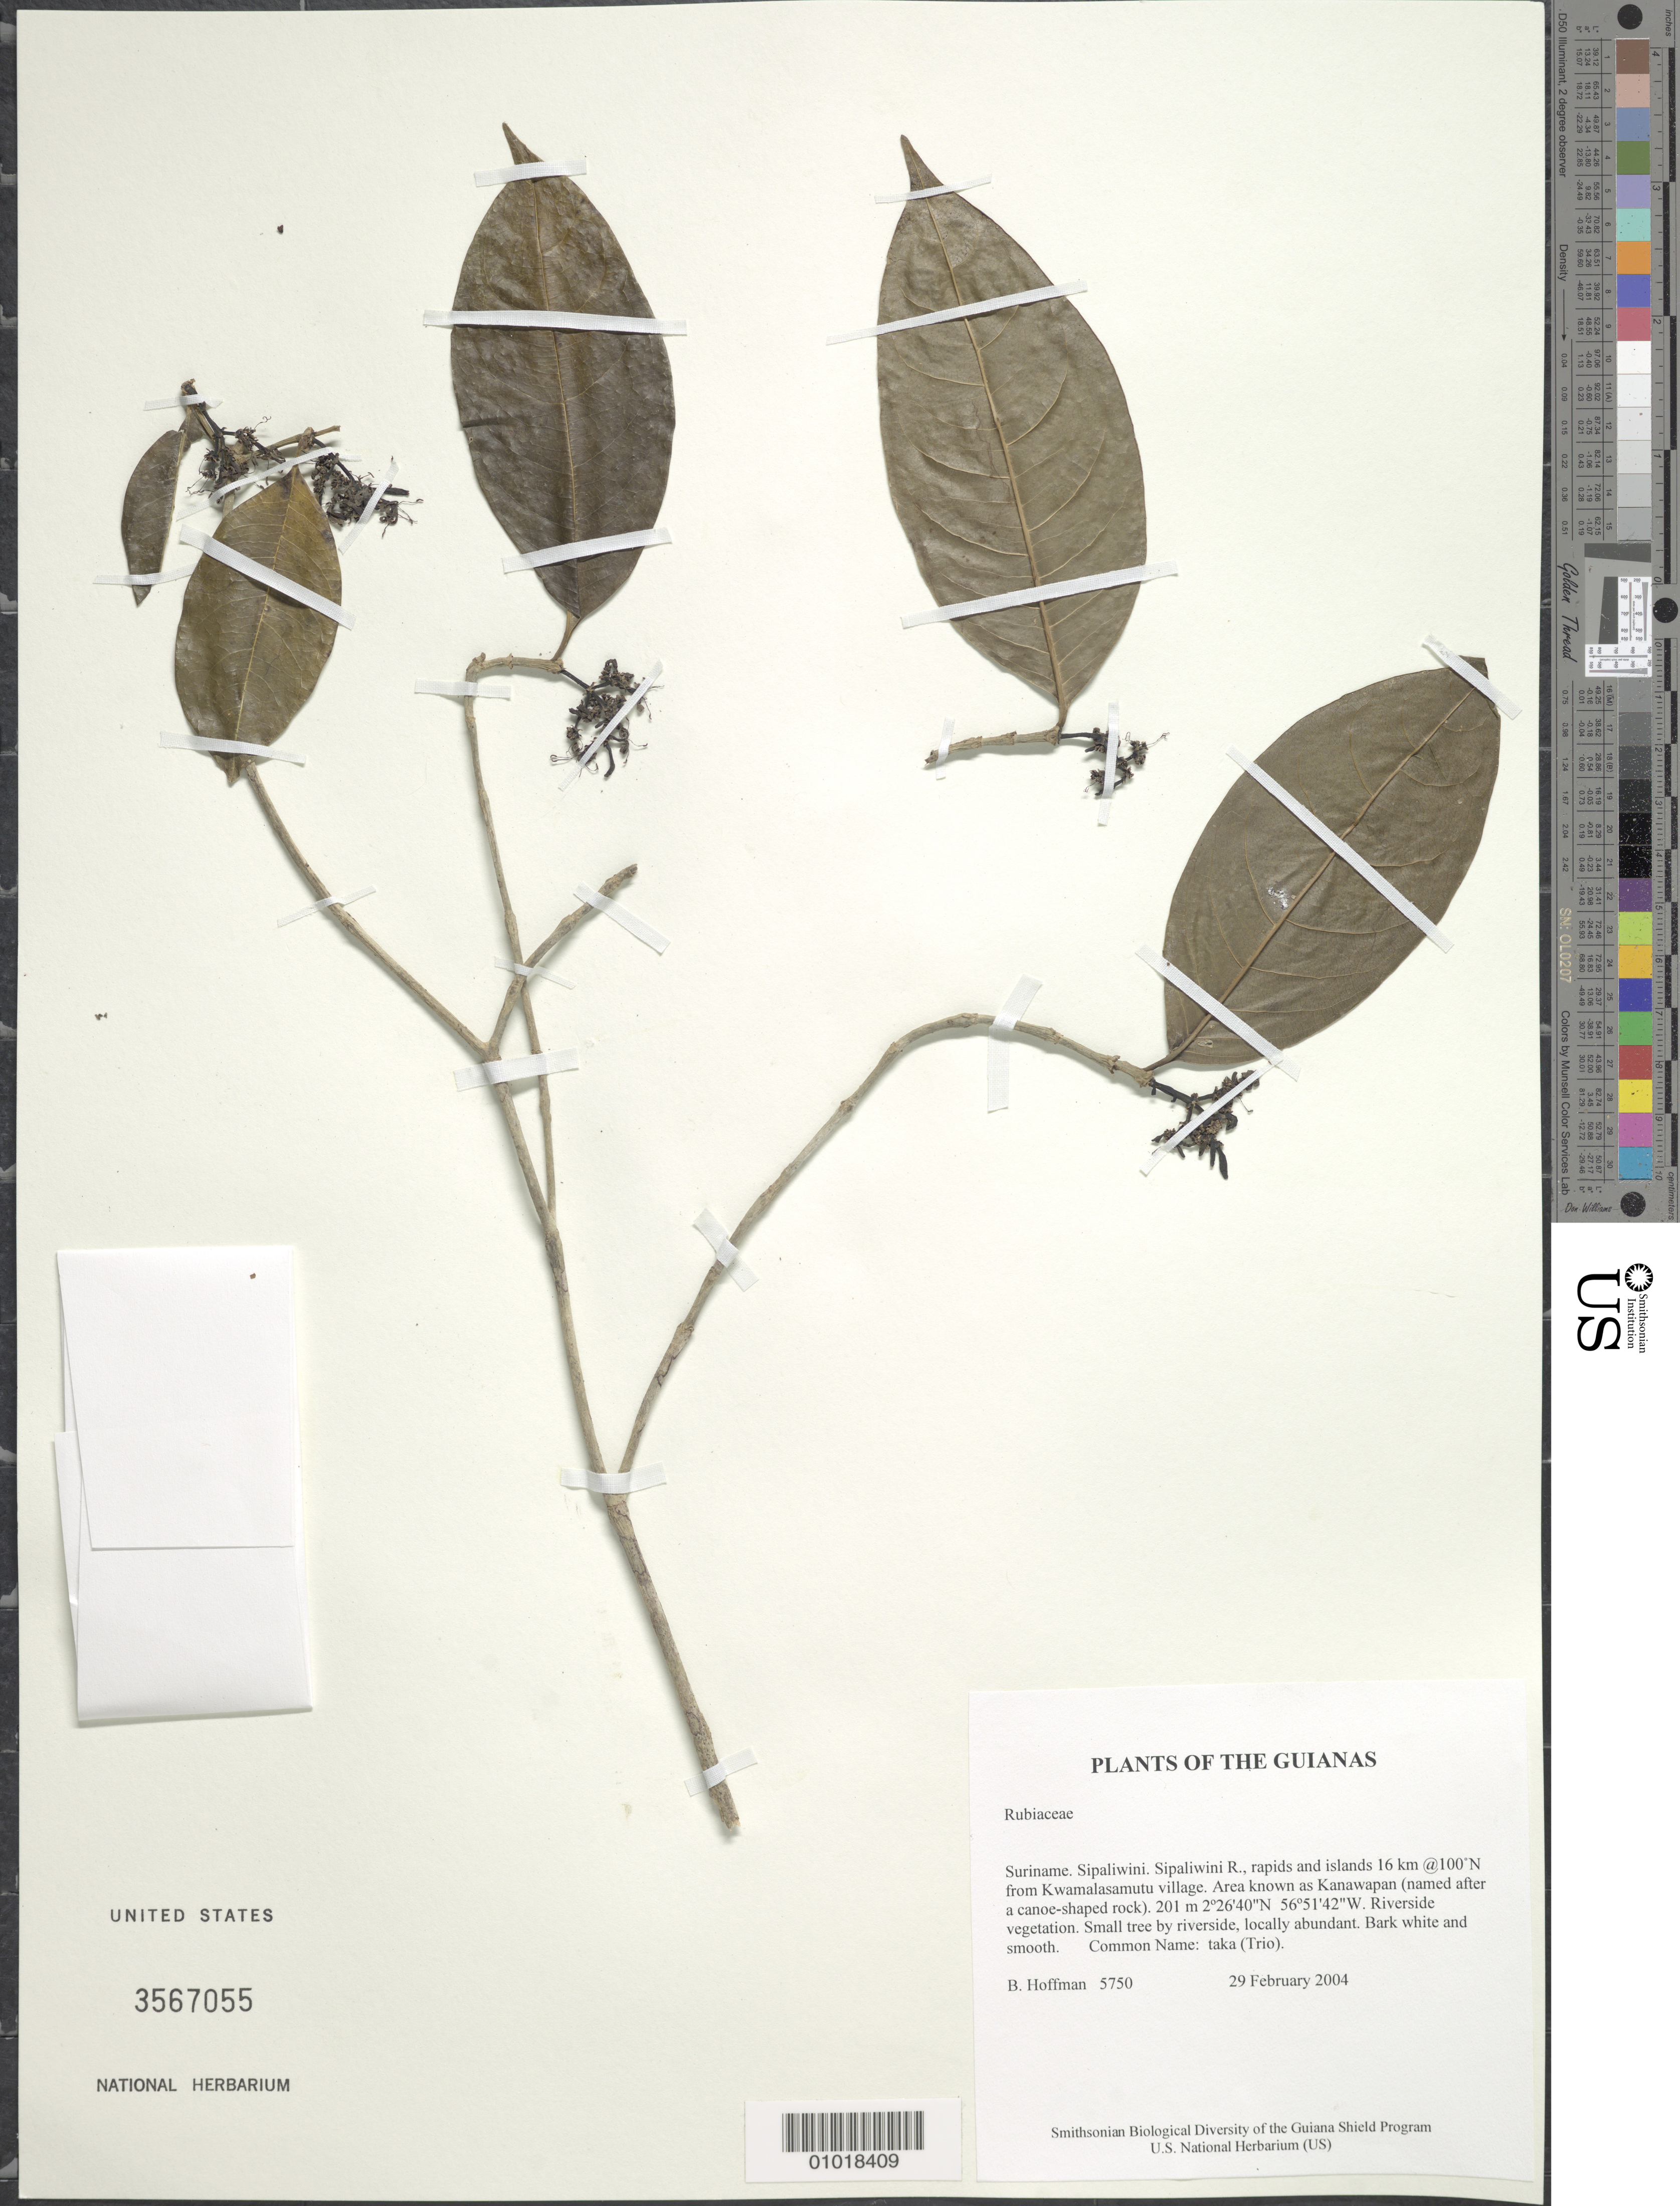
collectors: B. Hoffman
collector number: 5750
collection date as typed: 29 February 2004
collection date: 2004-02-29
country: Suriname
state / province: Sipaliwini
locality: Sipaliwini R., rapids and islands 16 km @100°N from Kwamalasamutu village. Area known as Kanawapan (named after a canoe-shaped rock)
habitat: Riverside vegetation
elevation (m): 201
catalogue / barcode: US 3567055